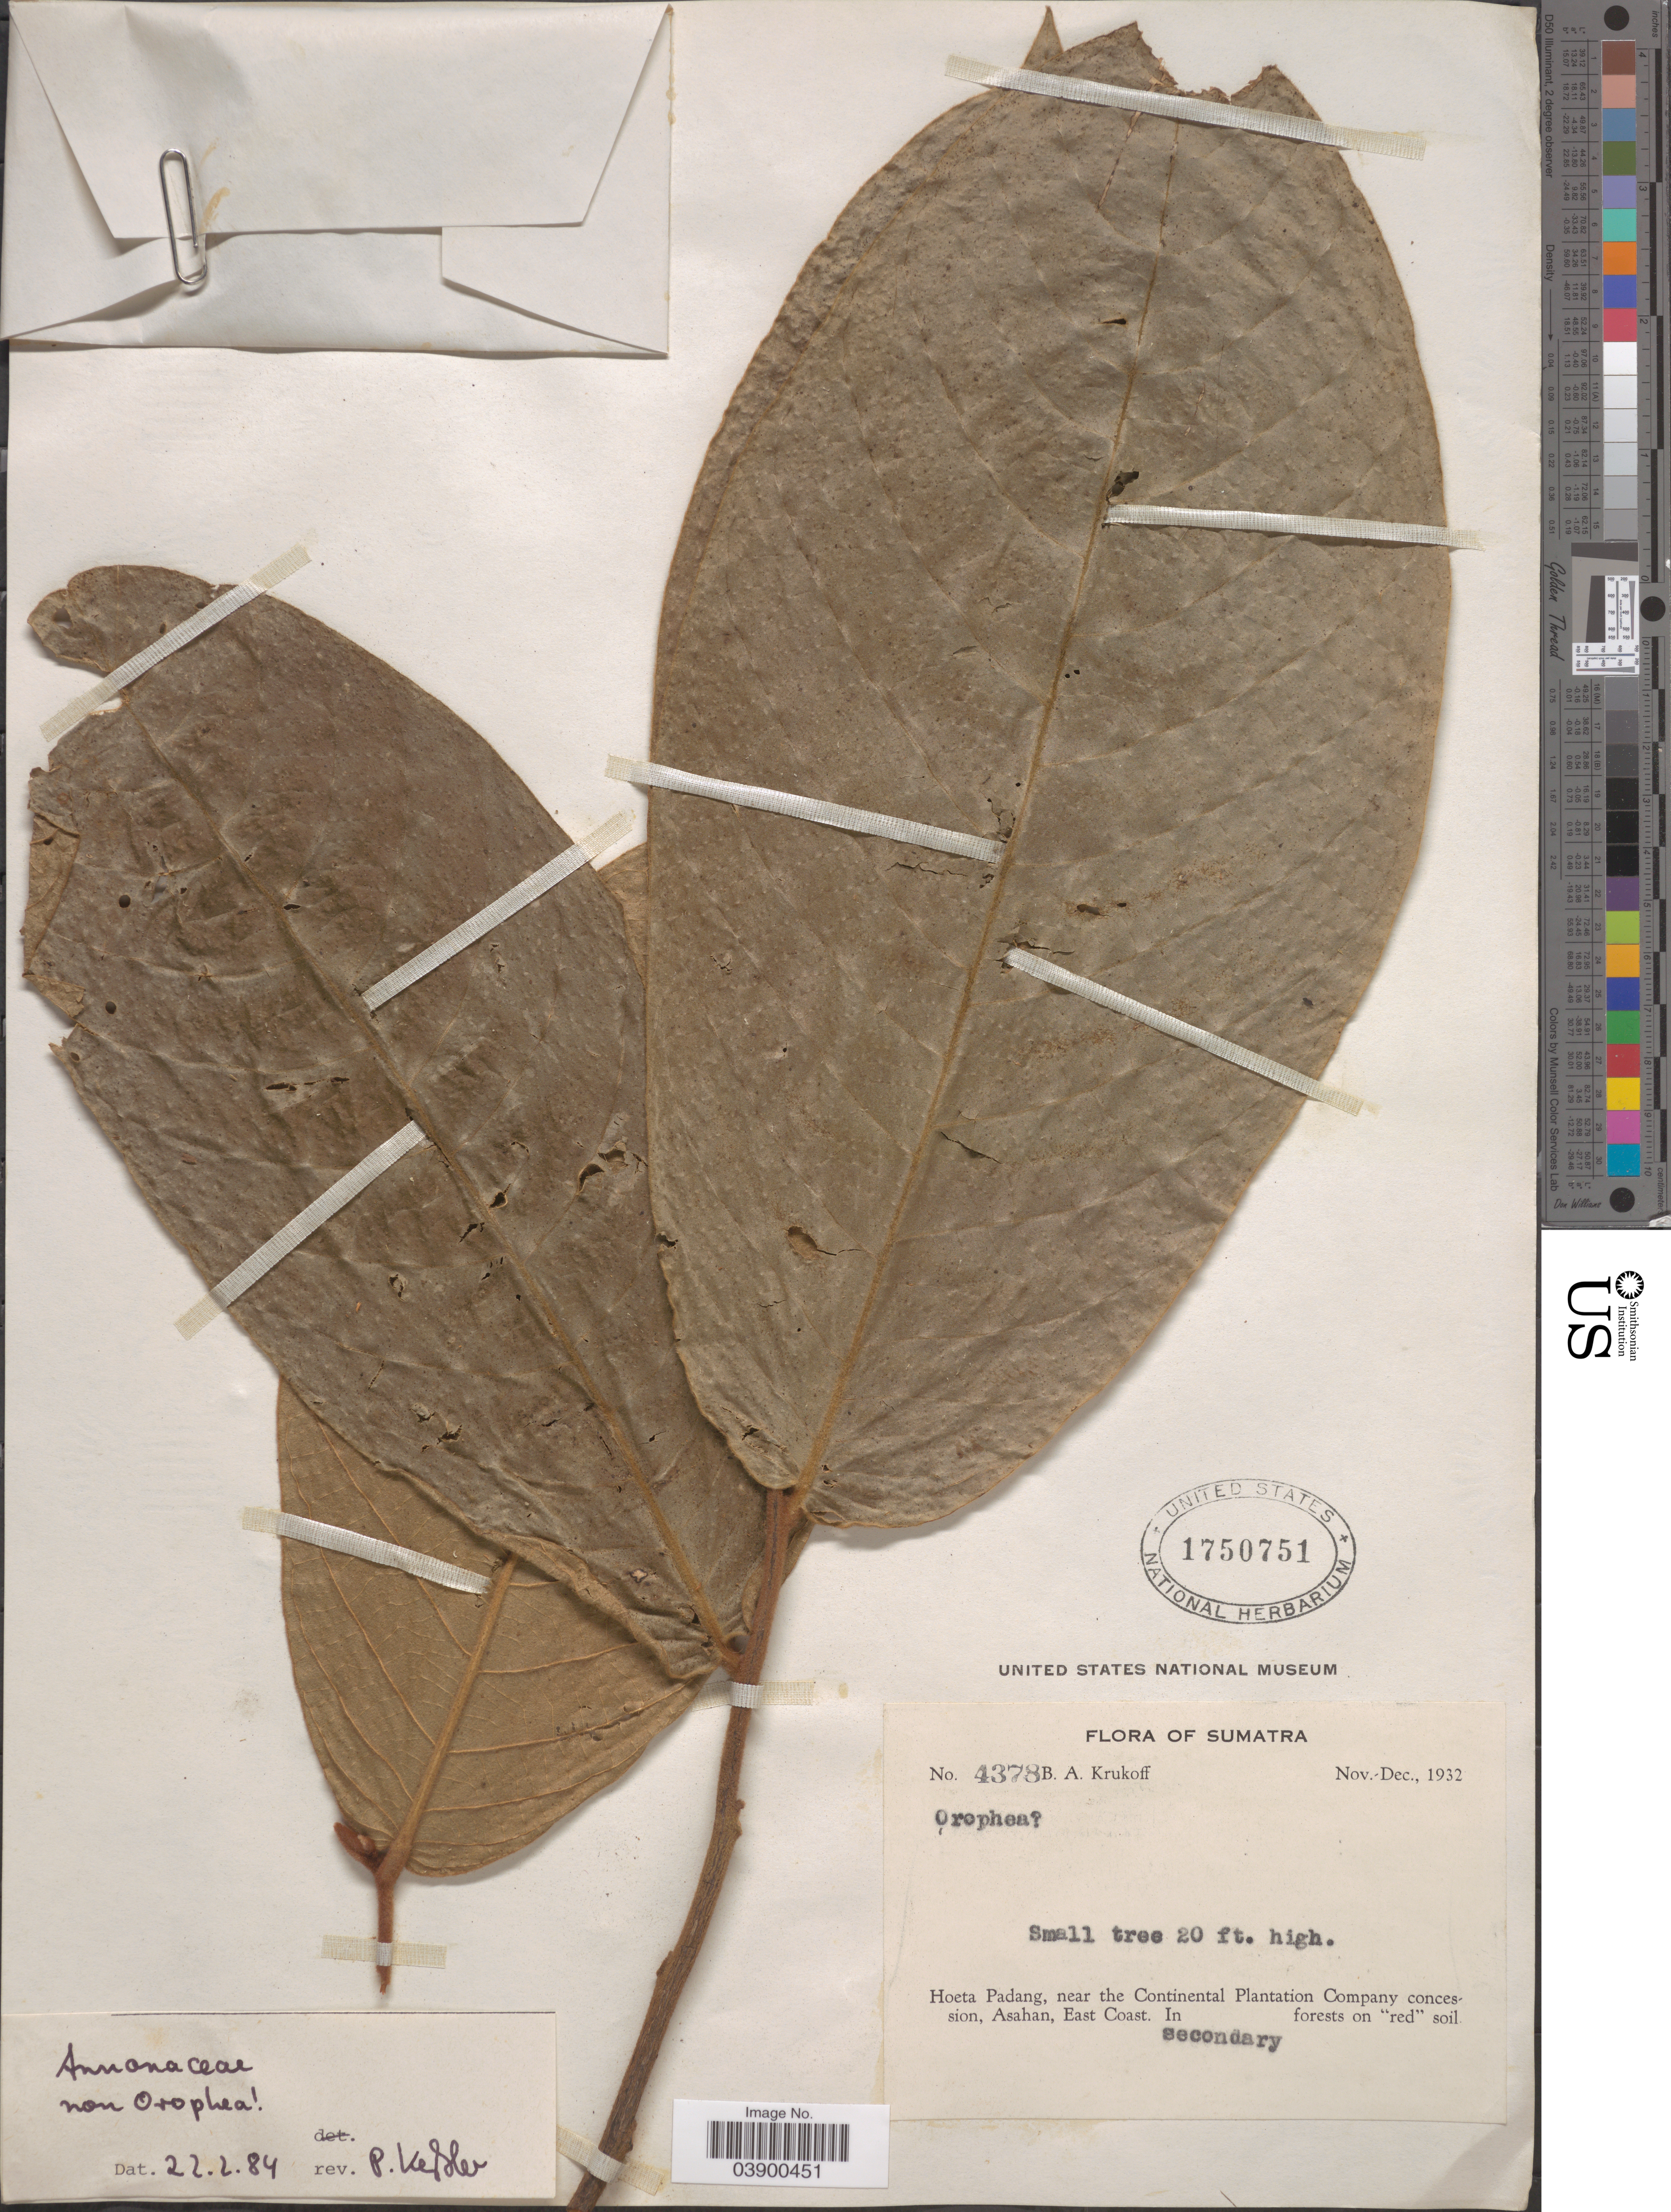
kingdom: Plantae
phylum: Tracheophyta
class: Magnoliopsida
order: Magnoliales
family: Annonaceae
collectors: B. A. Krukoff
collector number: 4378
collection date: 1932-11/1932-12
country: Indonesia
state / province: Sumatra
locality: Hoeta Padang, near the Continental Plantation Company concession, Asahan, East Coast.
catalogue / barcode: US 1750751